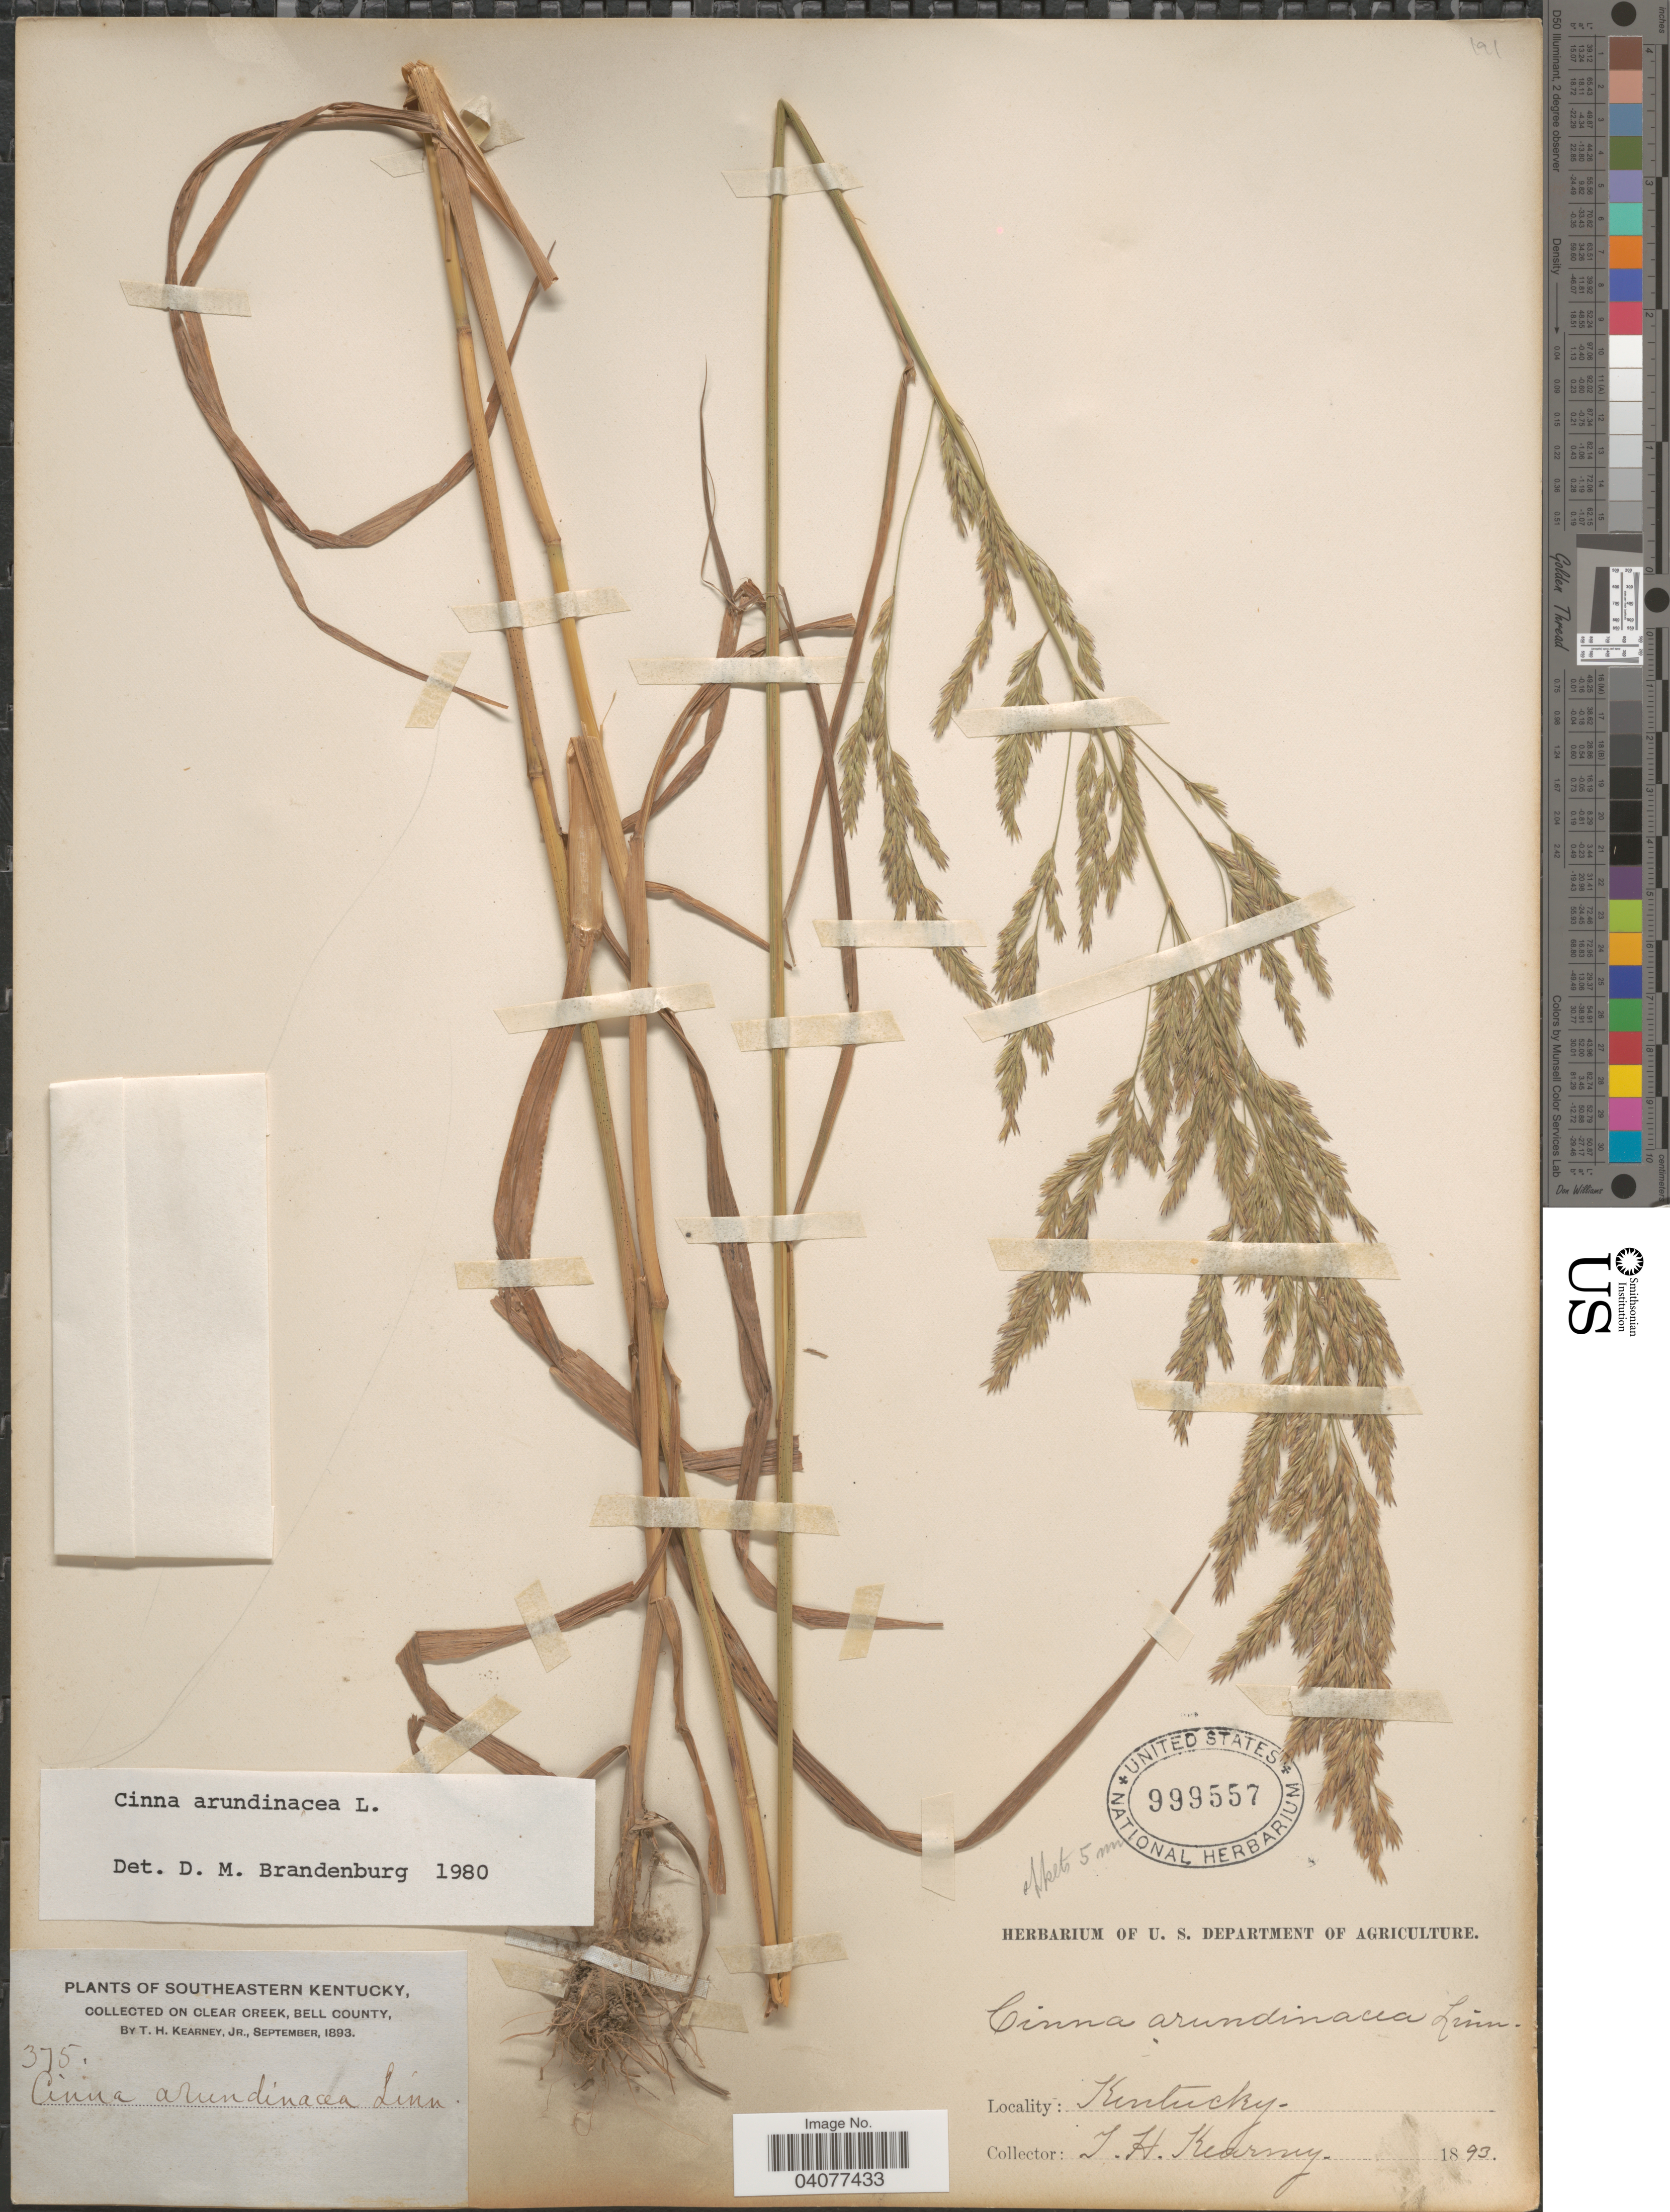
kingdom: Plantae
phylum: Tracheophyta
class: Liliopsida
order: Poales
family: Poaceae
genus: Cinna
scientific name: Cinna arundinacea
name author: L.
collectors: T. H. Kearney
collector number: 375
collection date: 1893-09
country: United States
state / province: Kentucky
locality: Southeastern Kentucky. On Clear Creek, Bell County.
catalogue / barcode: US 999557